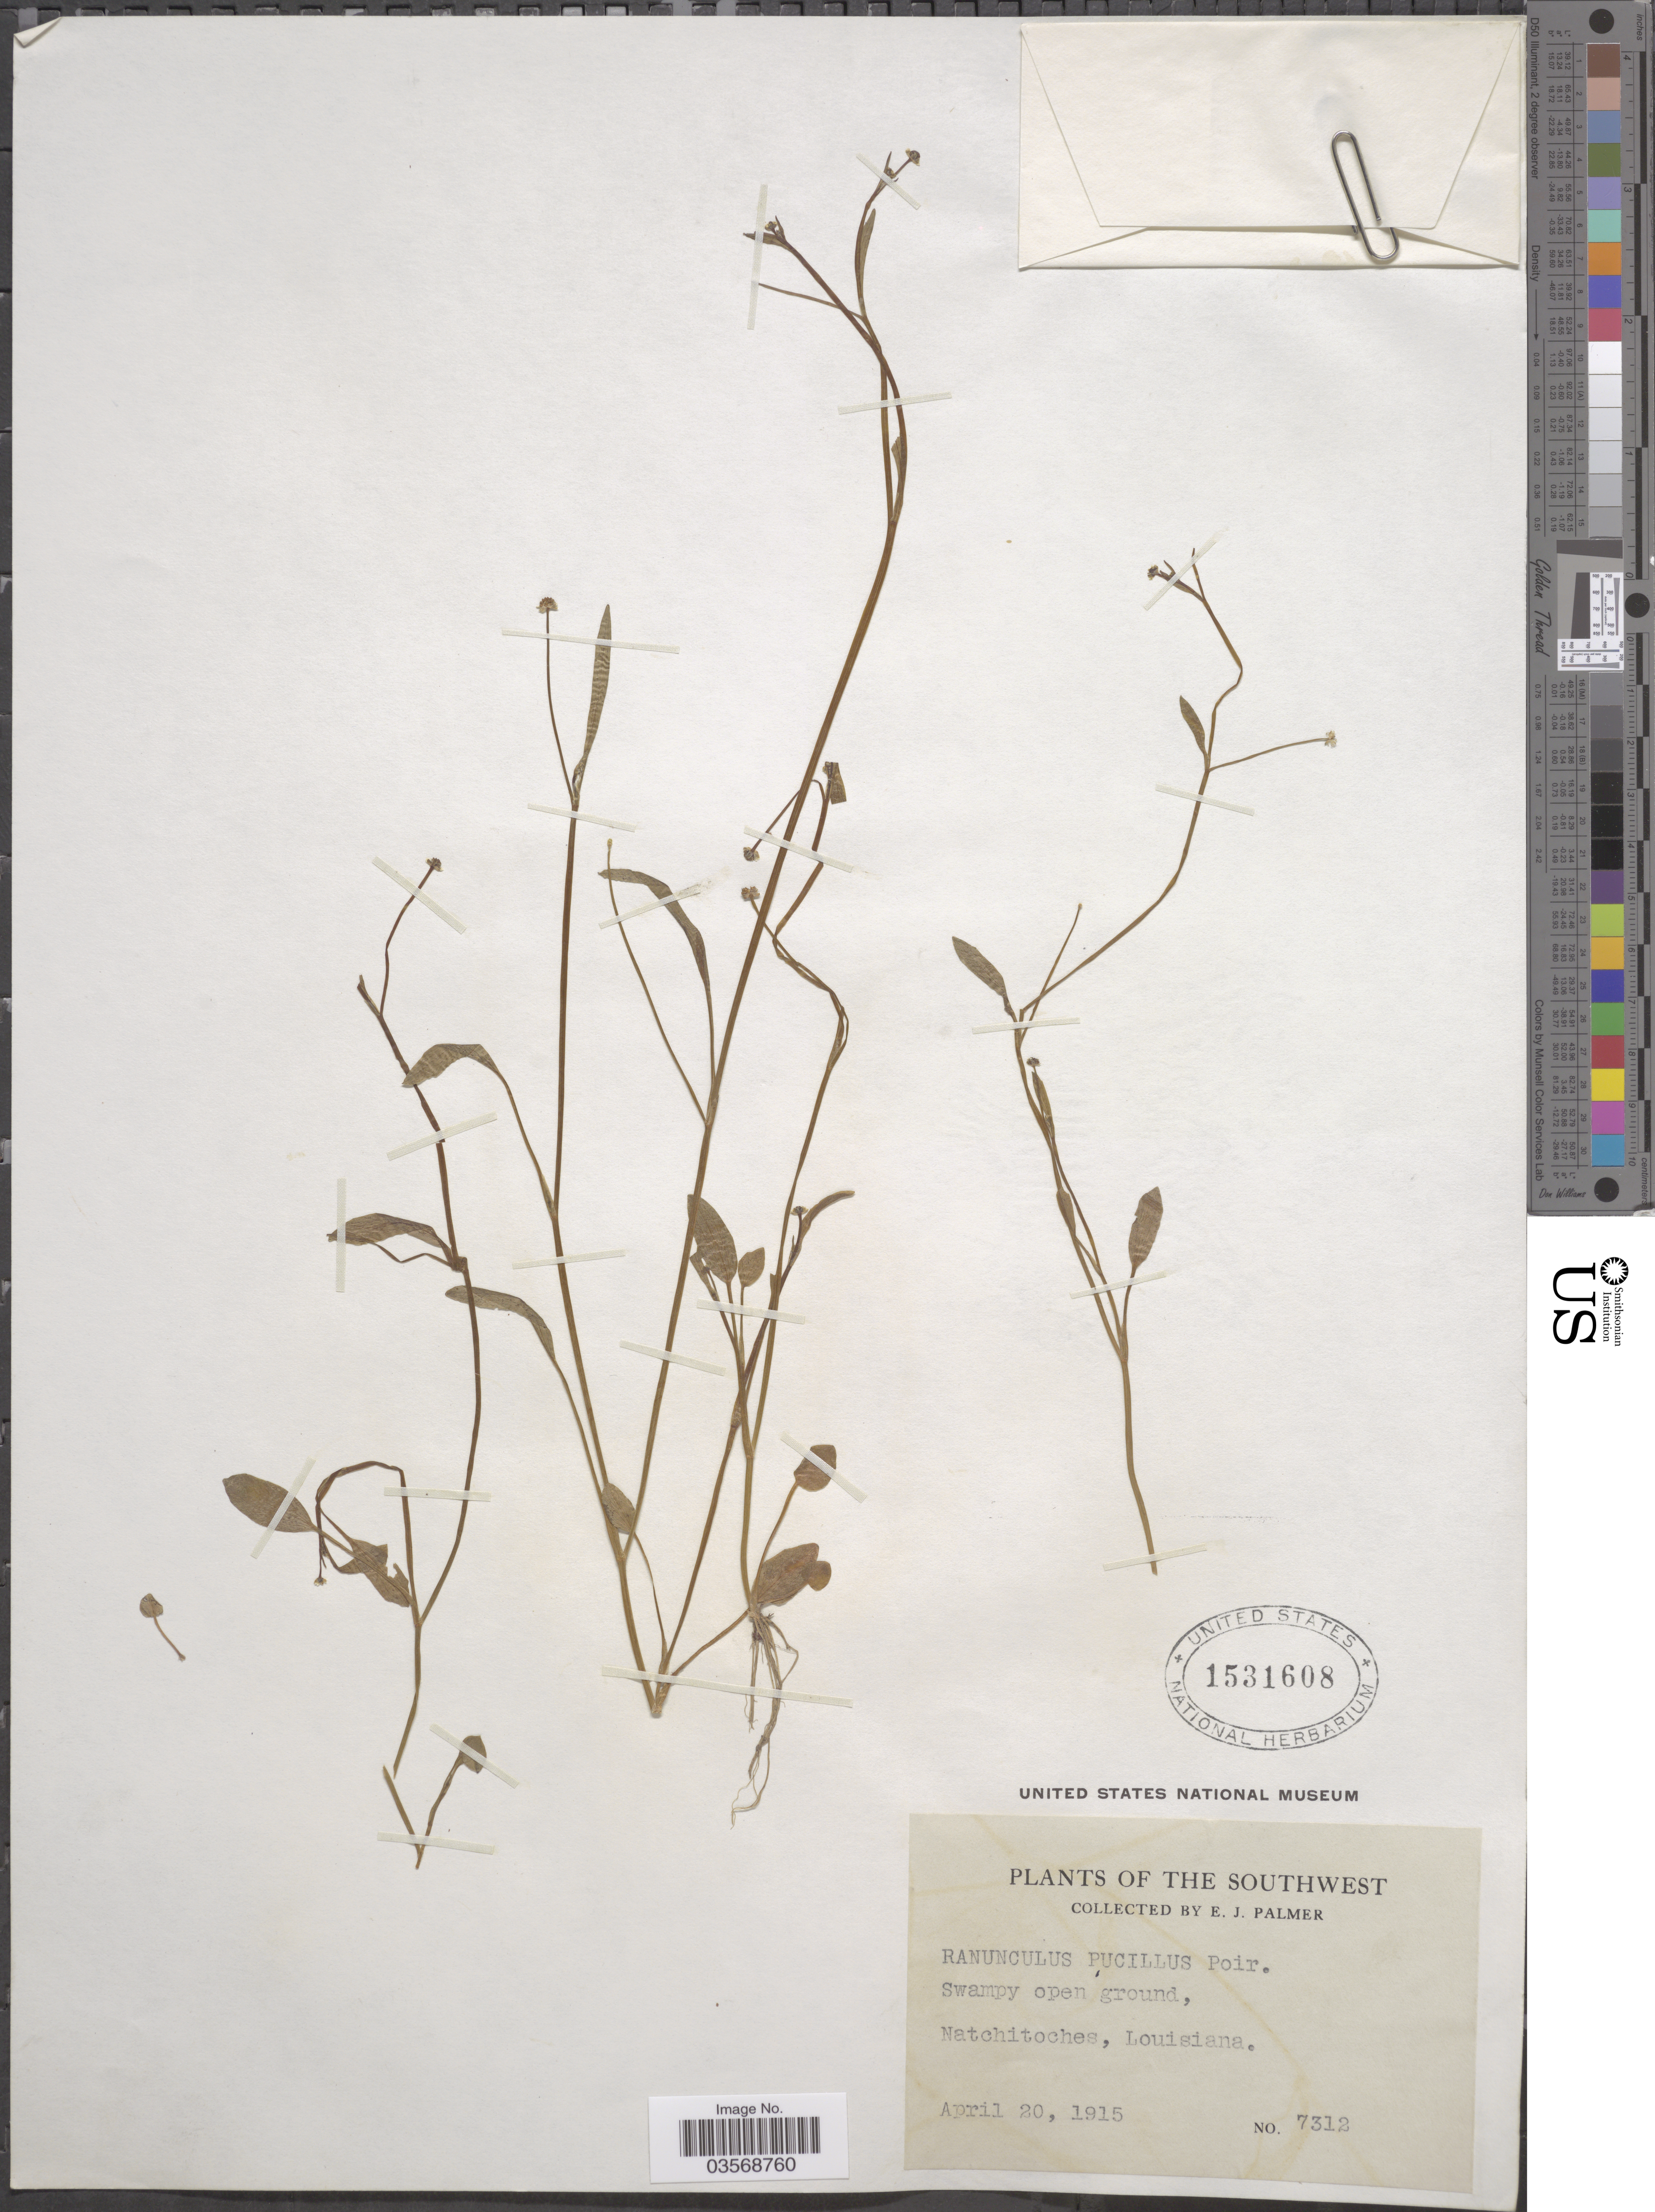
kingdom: Plantae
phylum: Tracheophyta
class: Magnoliopsida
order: Ranunculales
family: Ranunculaceae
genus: Ranunculus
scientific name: Ranunculus pusillus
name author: Poir.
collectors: E. J. Palmer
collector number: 7312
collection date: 1915-04-20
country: United States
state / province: Louisiana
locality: The Southwest. Natchitoches.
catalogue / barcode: US 1531608